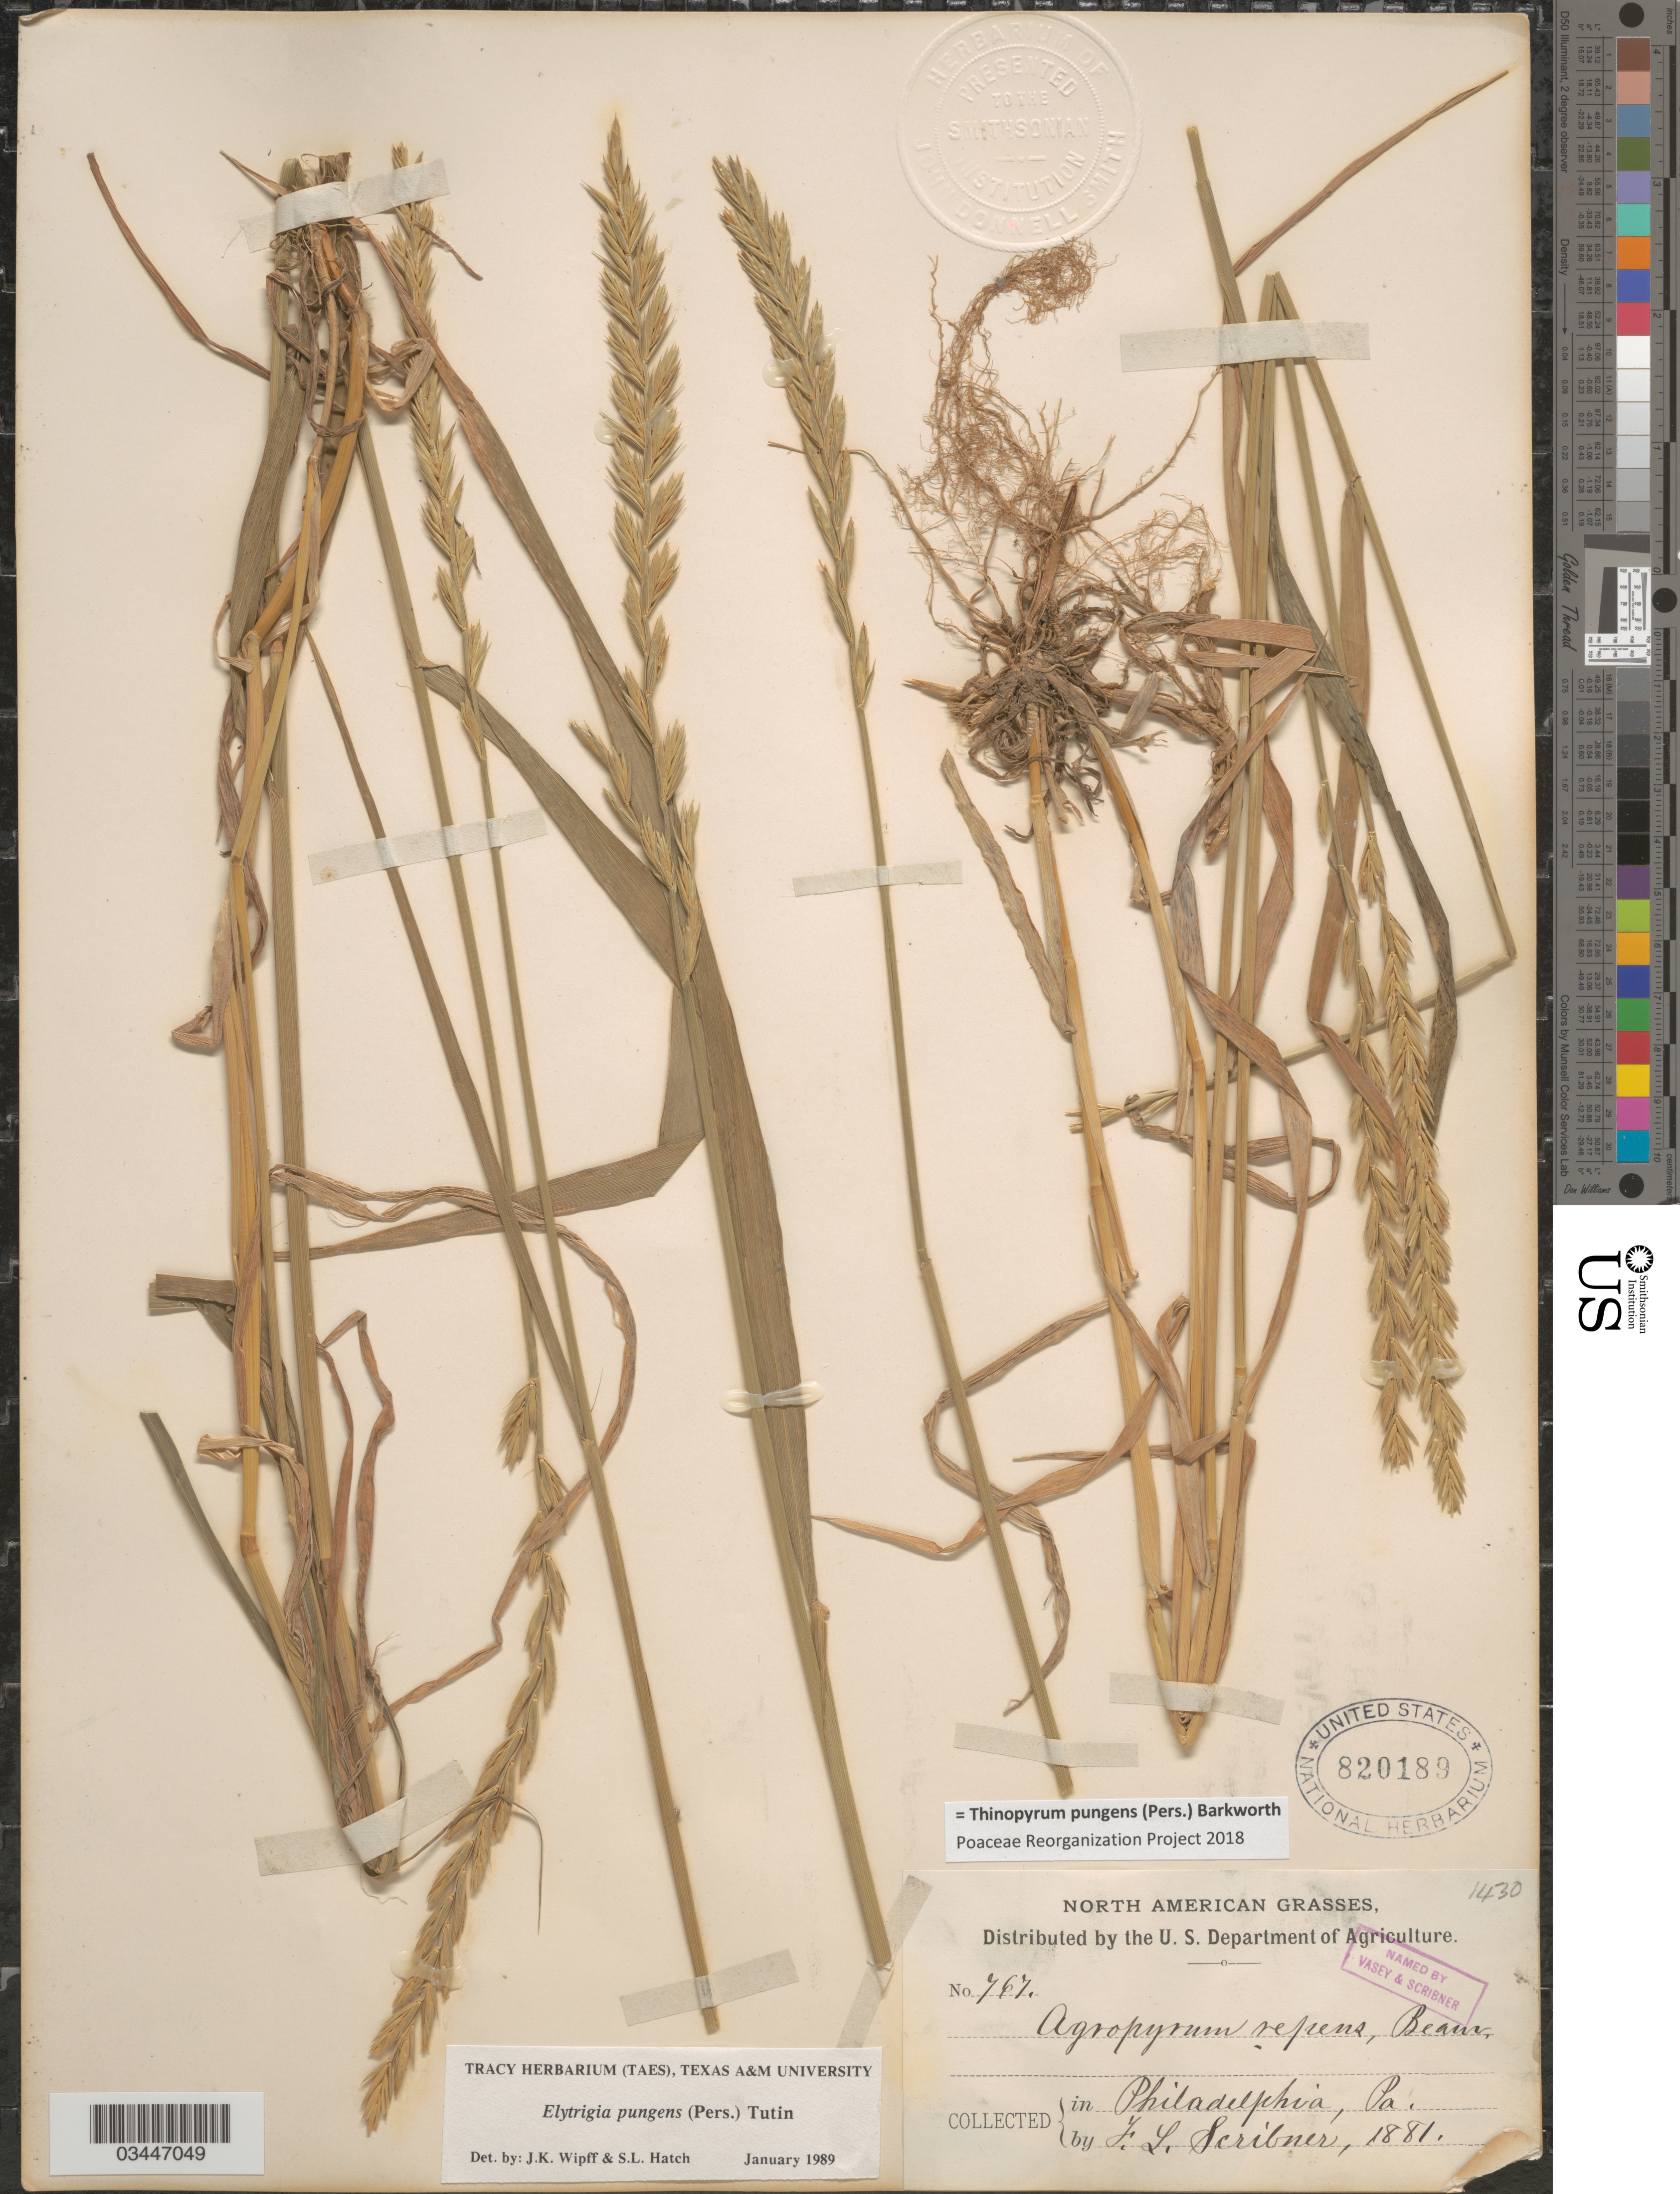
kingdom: Plantae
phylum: Tracheophyta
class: Liliopsida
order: Poales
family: Poaceae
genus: Thinopyrum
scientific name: Thinopyrum pungens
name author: (Pers.) Barkworth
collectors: F. L. Scribner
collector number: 767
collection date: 1881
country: United States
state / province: Pennsylvania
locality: Philadephia.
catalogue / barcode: US 820189